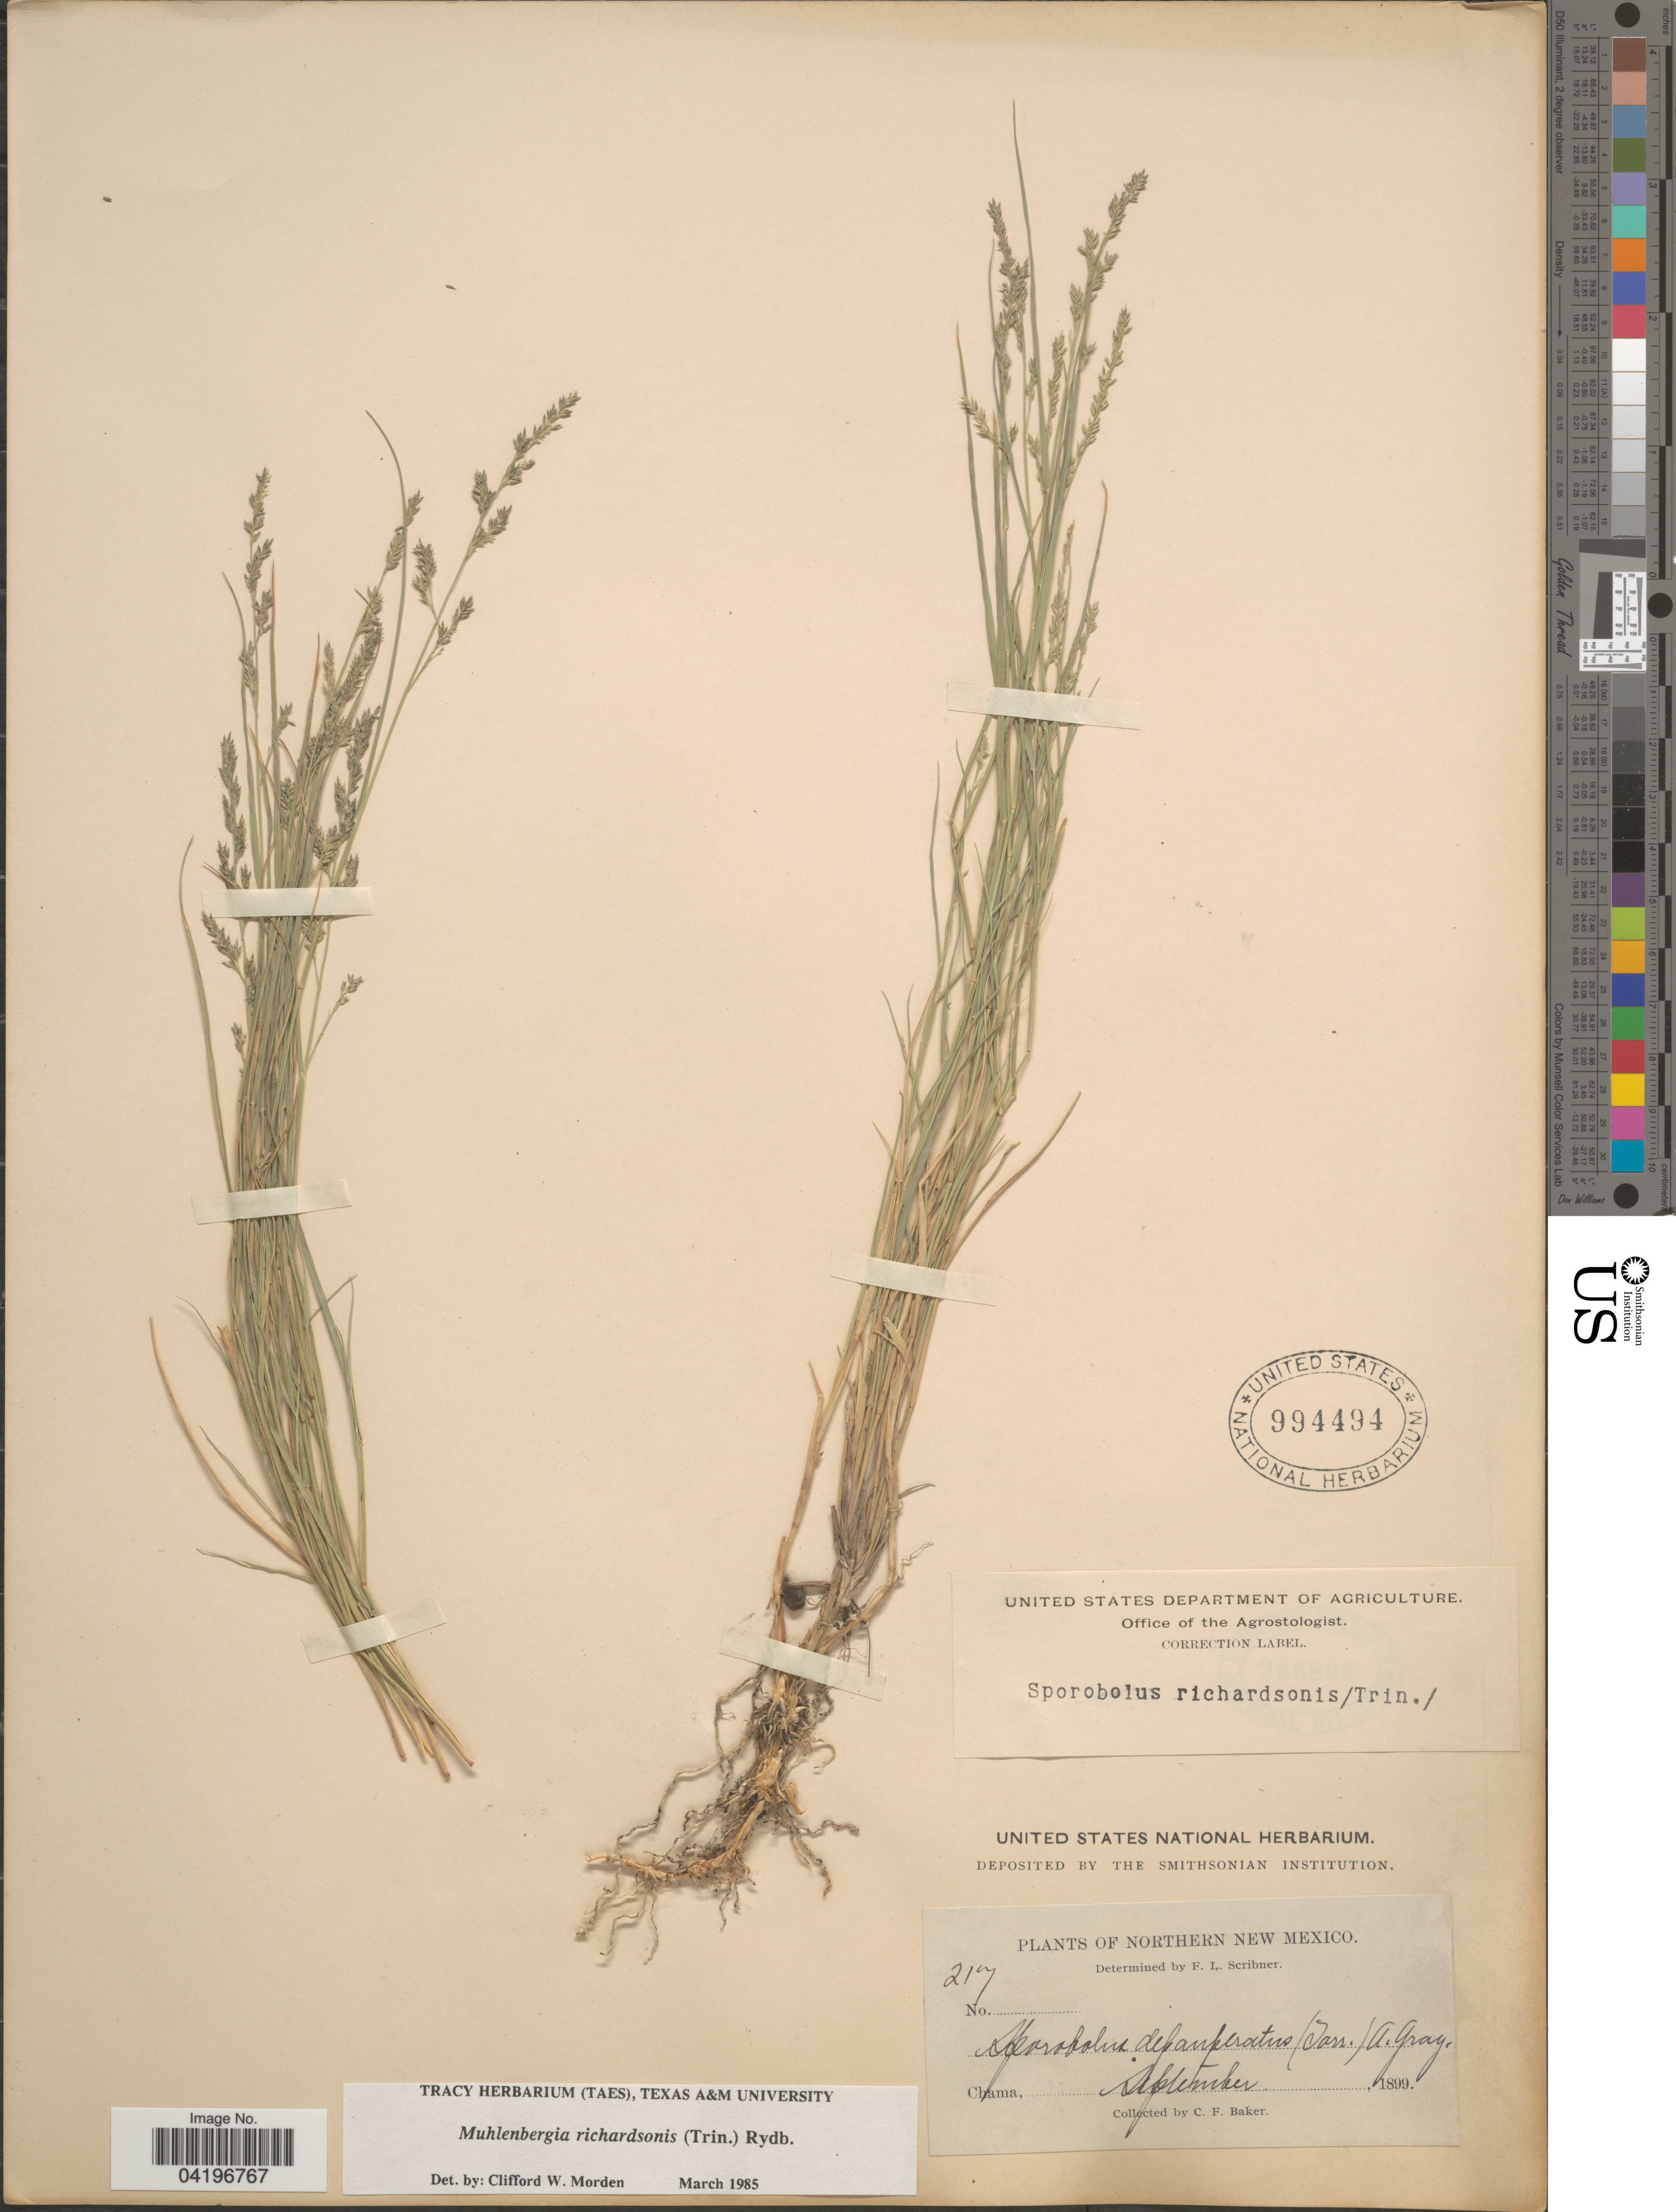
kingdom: Plantae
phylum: Tracheophyta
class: Liliopsida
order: Poales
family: Poaceae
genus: Muhlenbergia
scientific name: Muhlenbergia richardsonis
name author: (Trin.) Rydb.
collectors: C. F. Baker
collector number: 217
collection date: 1899-09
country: United States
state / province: New Mexico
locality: Northern New Mexico. Chama.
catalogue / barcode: US 994494